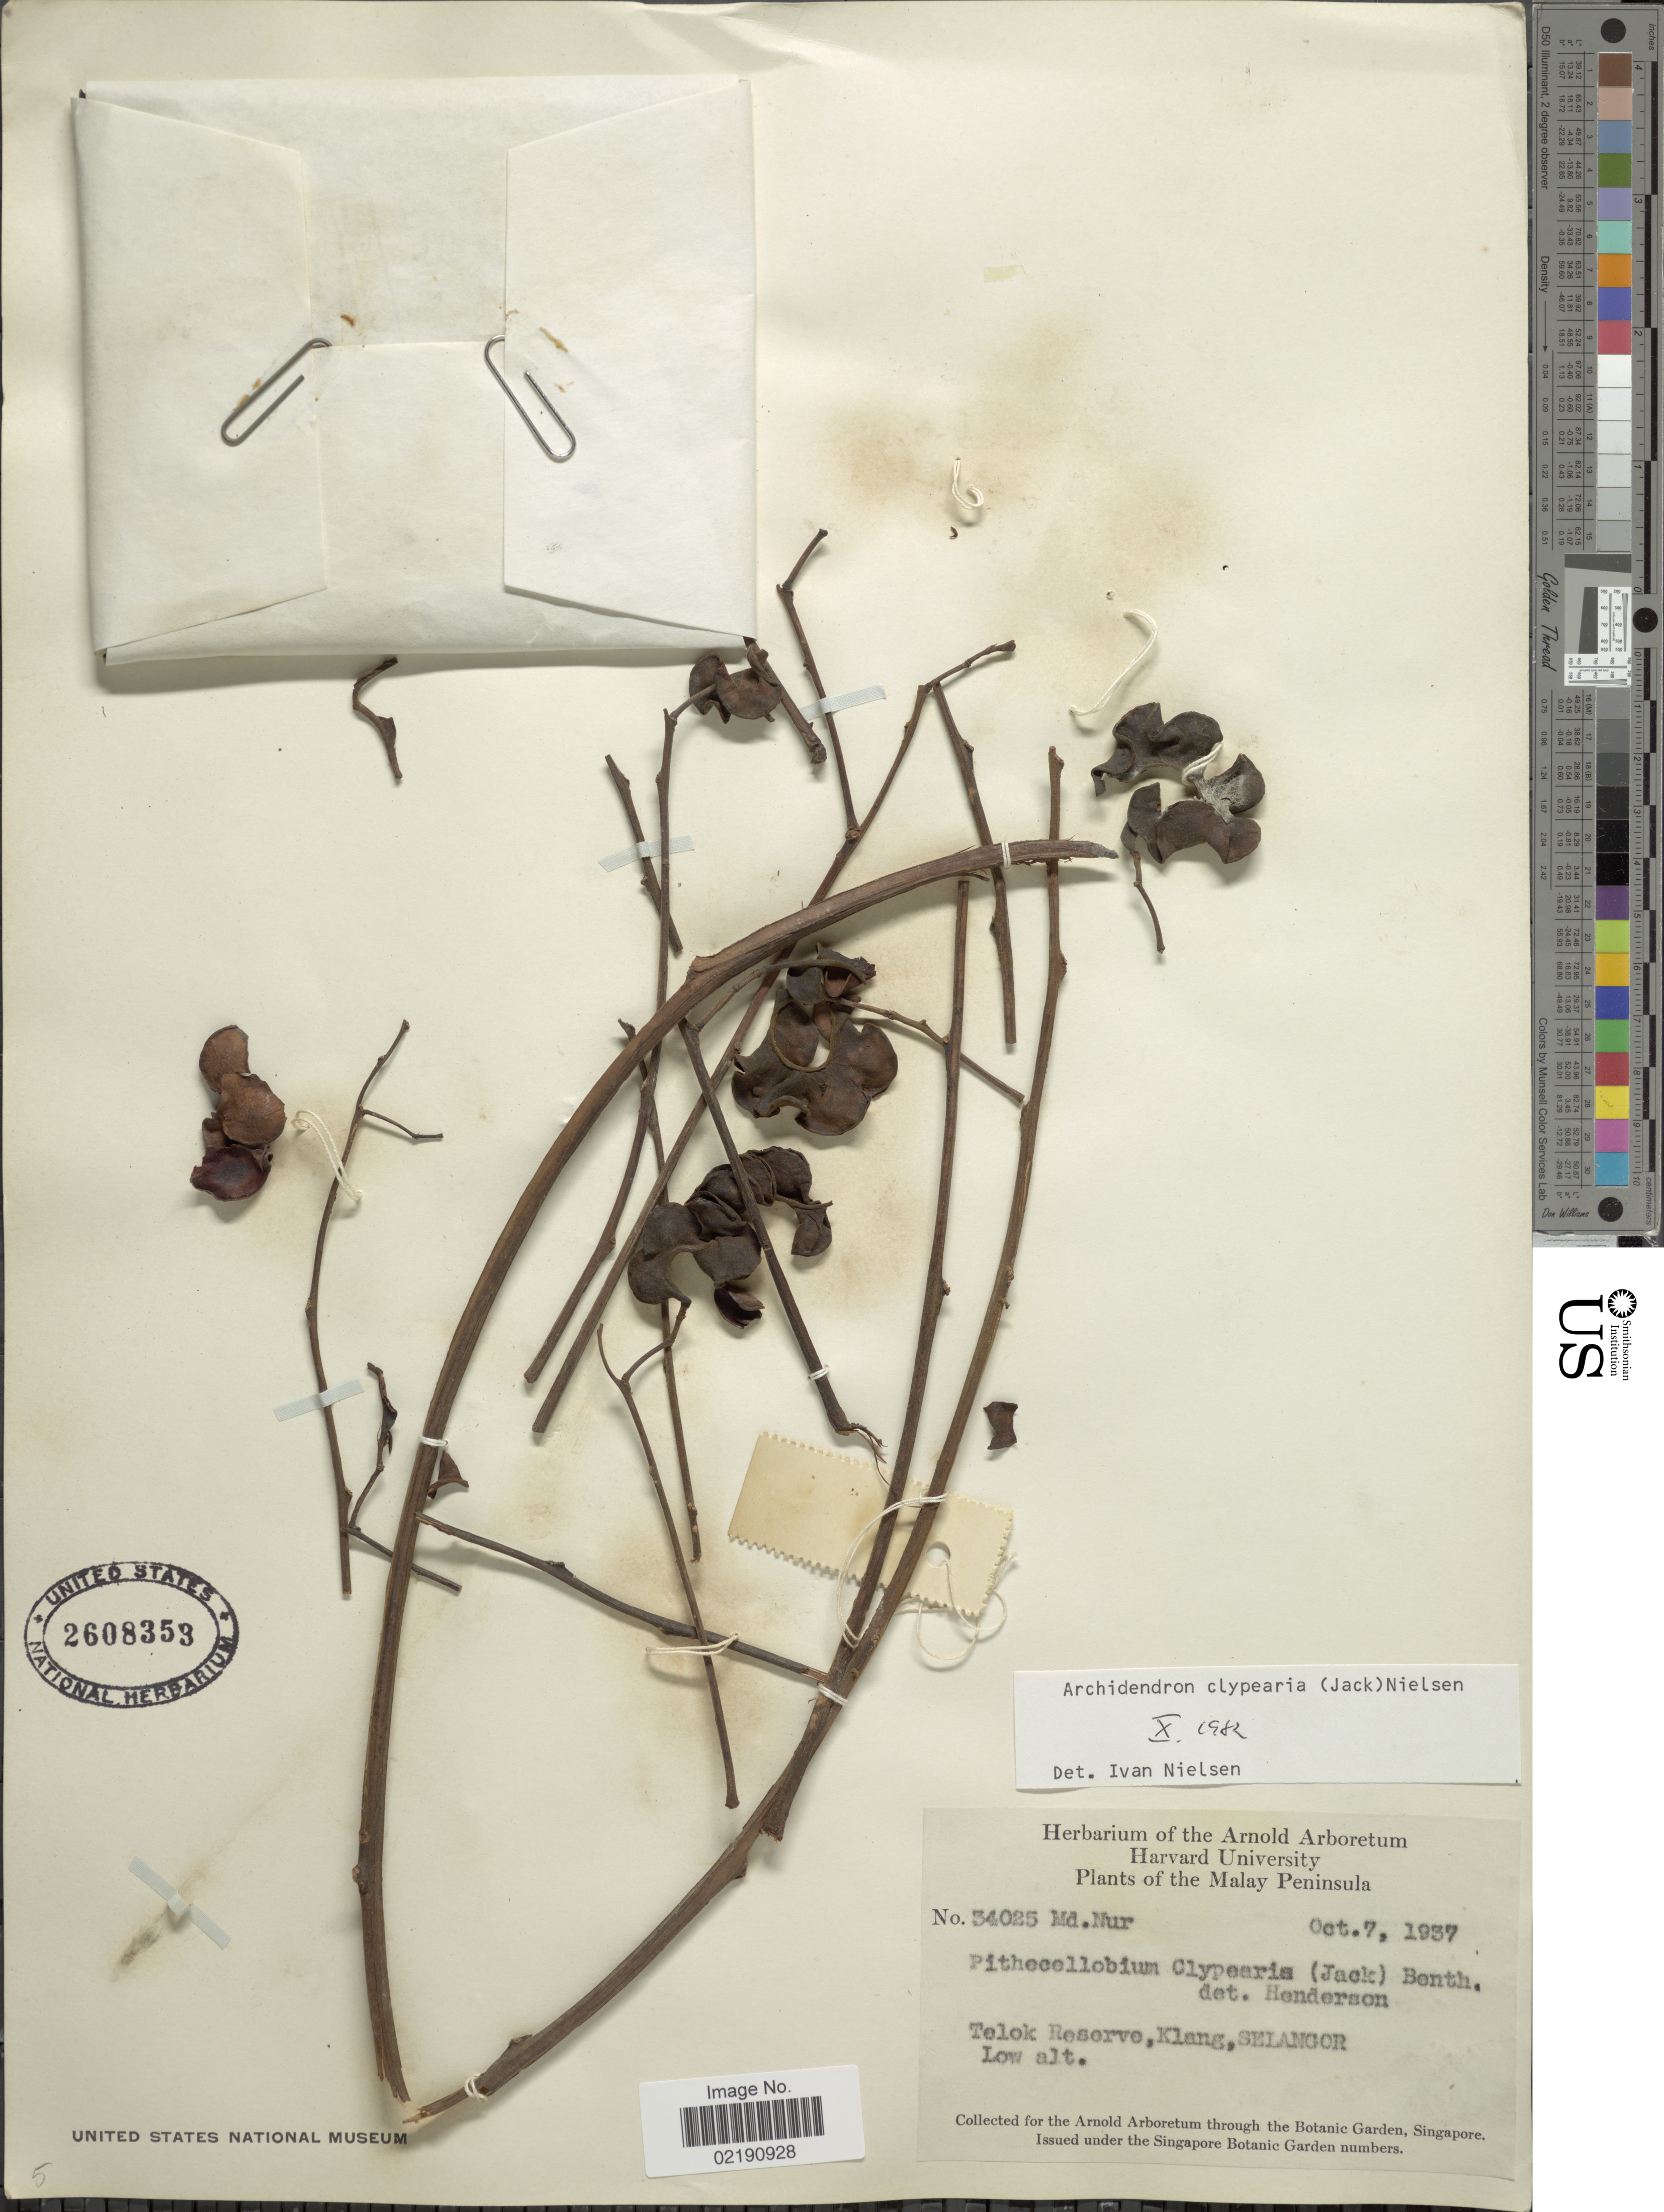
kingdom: Plantae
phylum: Tracheophyta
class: Magnoliopsida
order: Fabales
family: Fabaceae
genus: Archidendron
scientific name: Archidendron clypearia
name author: (Jack) I.C. Nielsen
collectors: M. Nur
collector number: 34025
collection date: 1937-10-07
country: Malaysia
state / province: Selangor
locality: Malay Peninsula, Telok Reserve, Klang, Selangor Low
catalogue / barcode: US 2608353